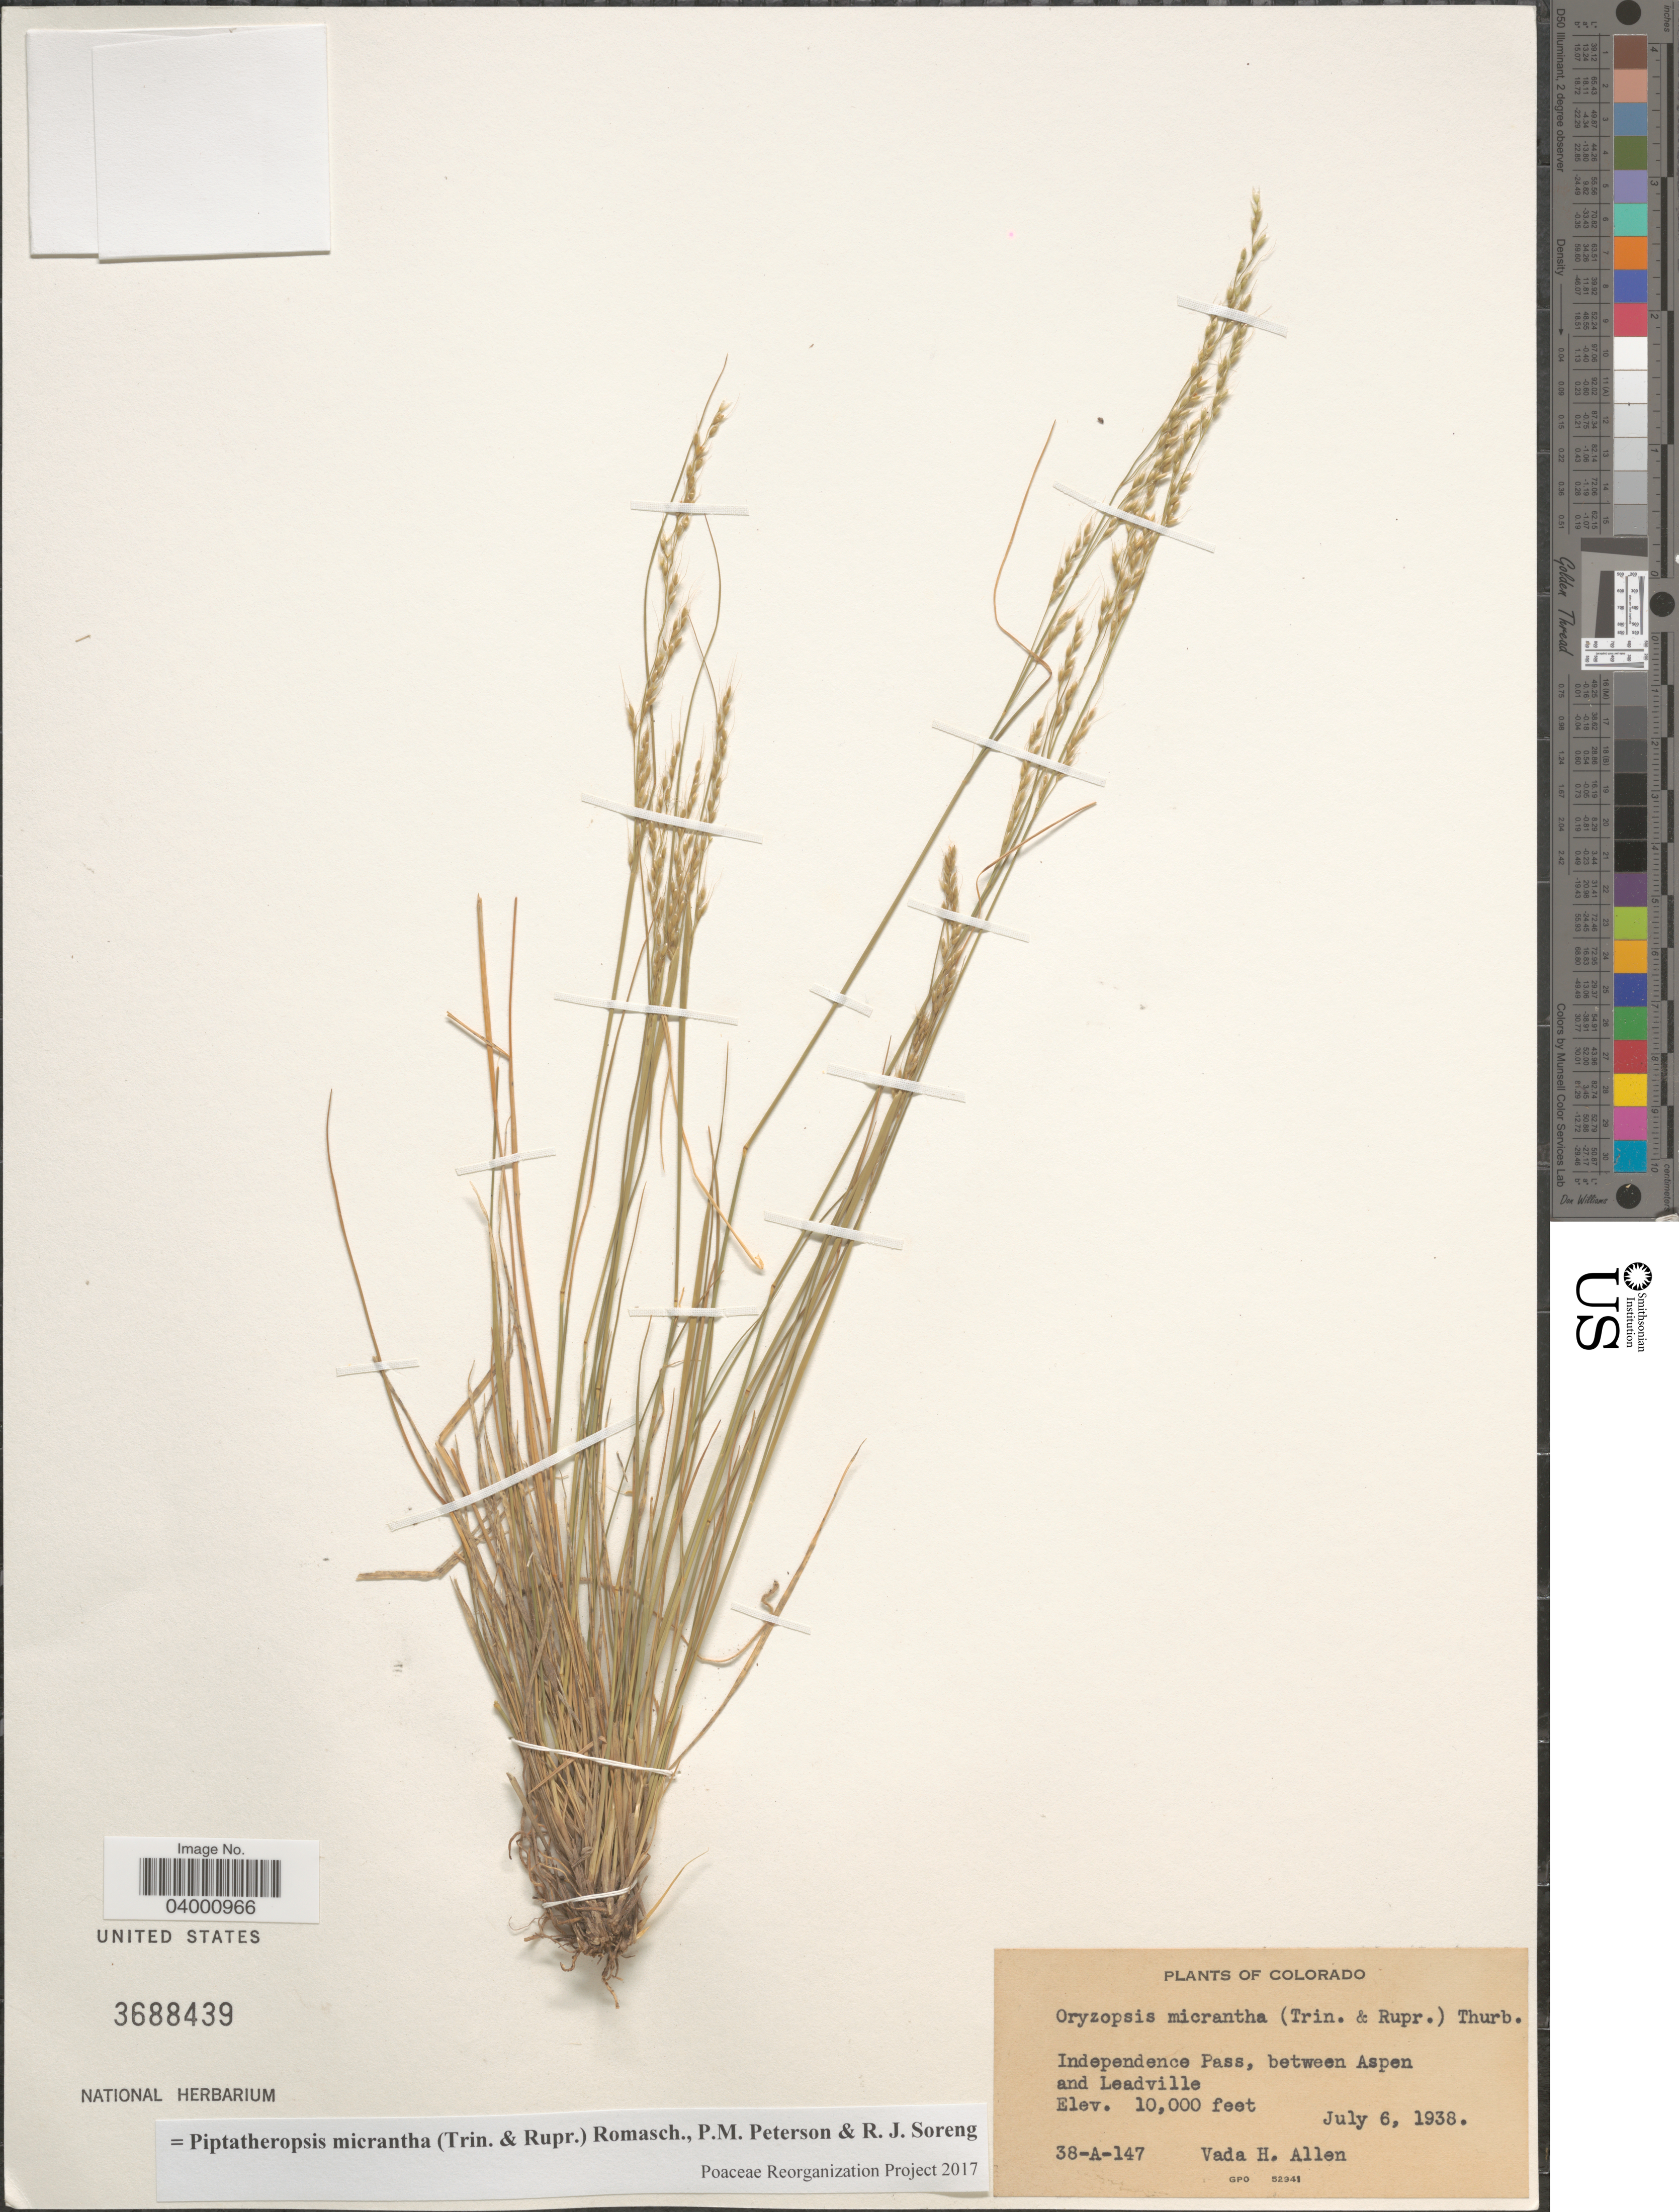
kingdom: Plantae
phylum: Tracheophyta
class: Liliopsida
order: Poales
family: Poaceae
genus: Piptatheropsis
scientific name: Piptatheropsis micrantha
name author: (Trin. & Rupr.) Romasch.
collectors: V. Allen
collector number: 38-A-147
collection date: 1938-07-06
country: United States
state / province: Colorado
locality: Independence Pass, between Aspen and Leadville.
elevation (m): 3048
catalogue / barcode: US 3688439